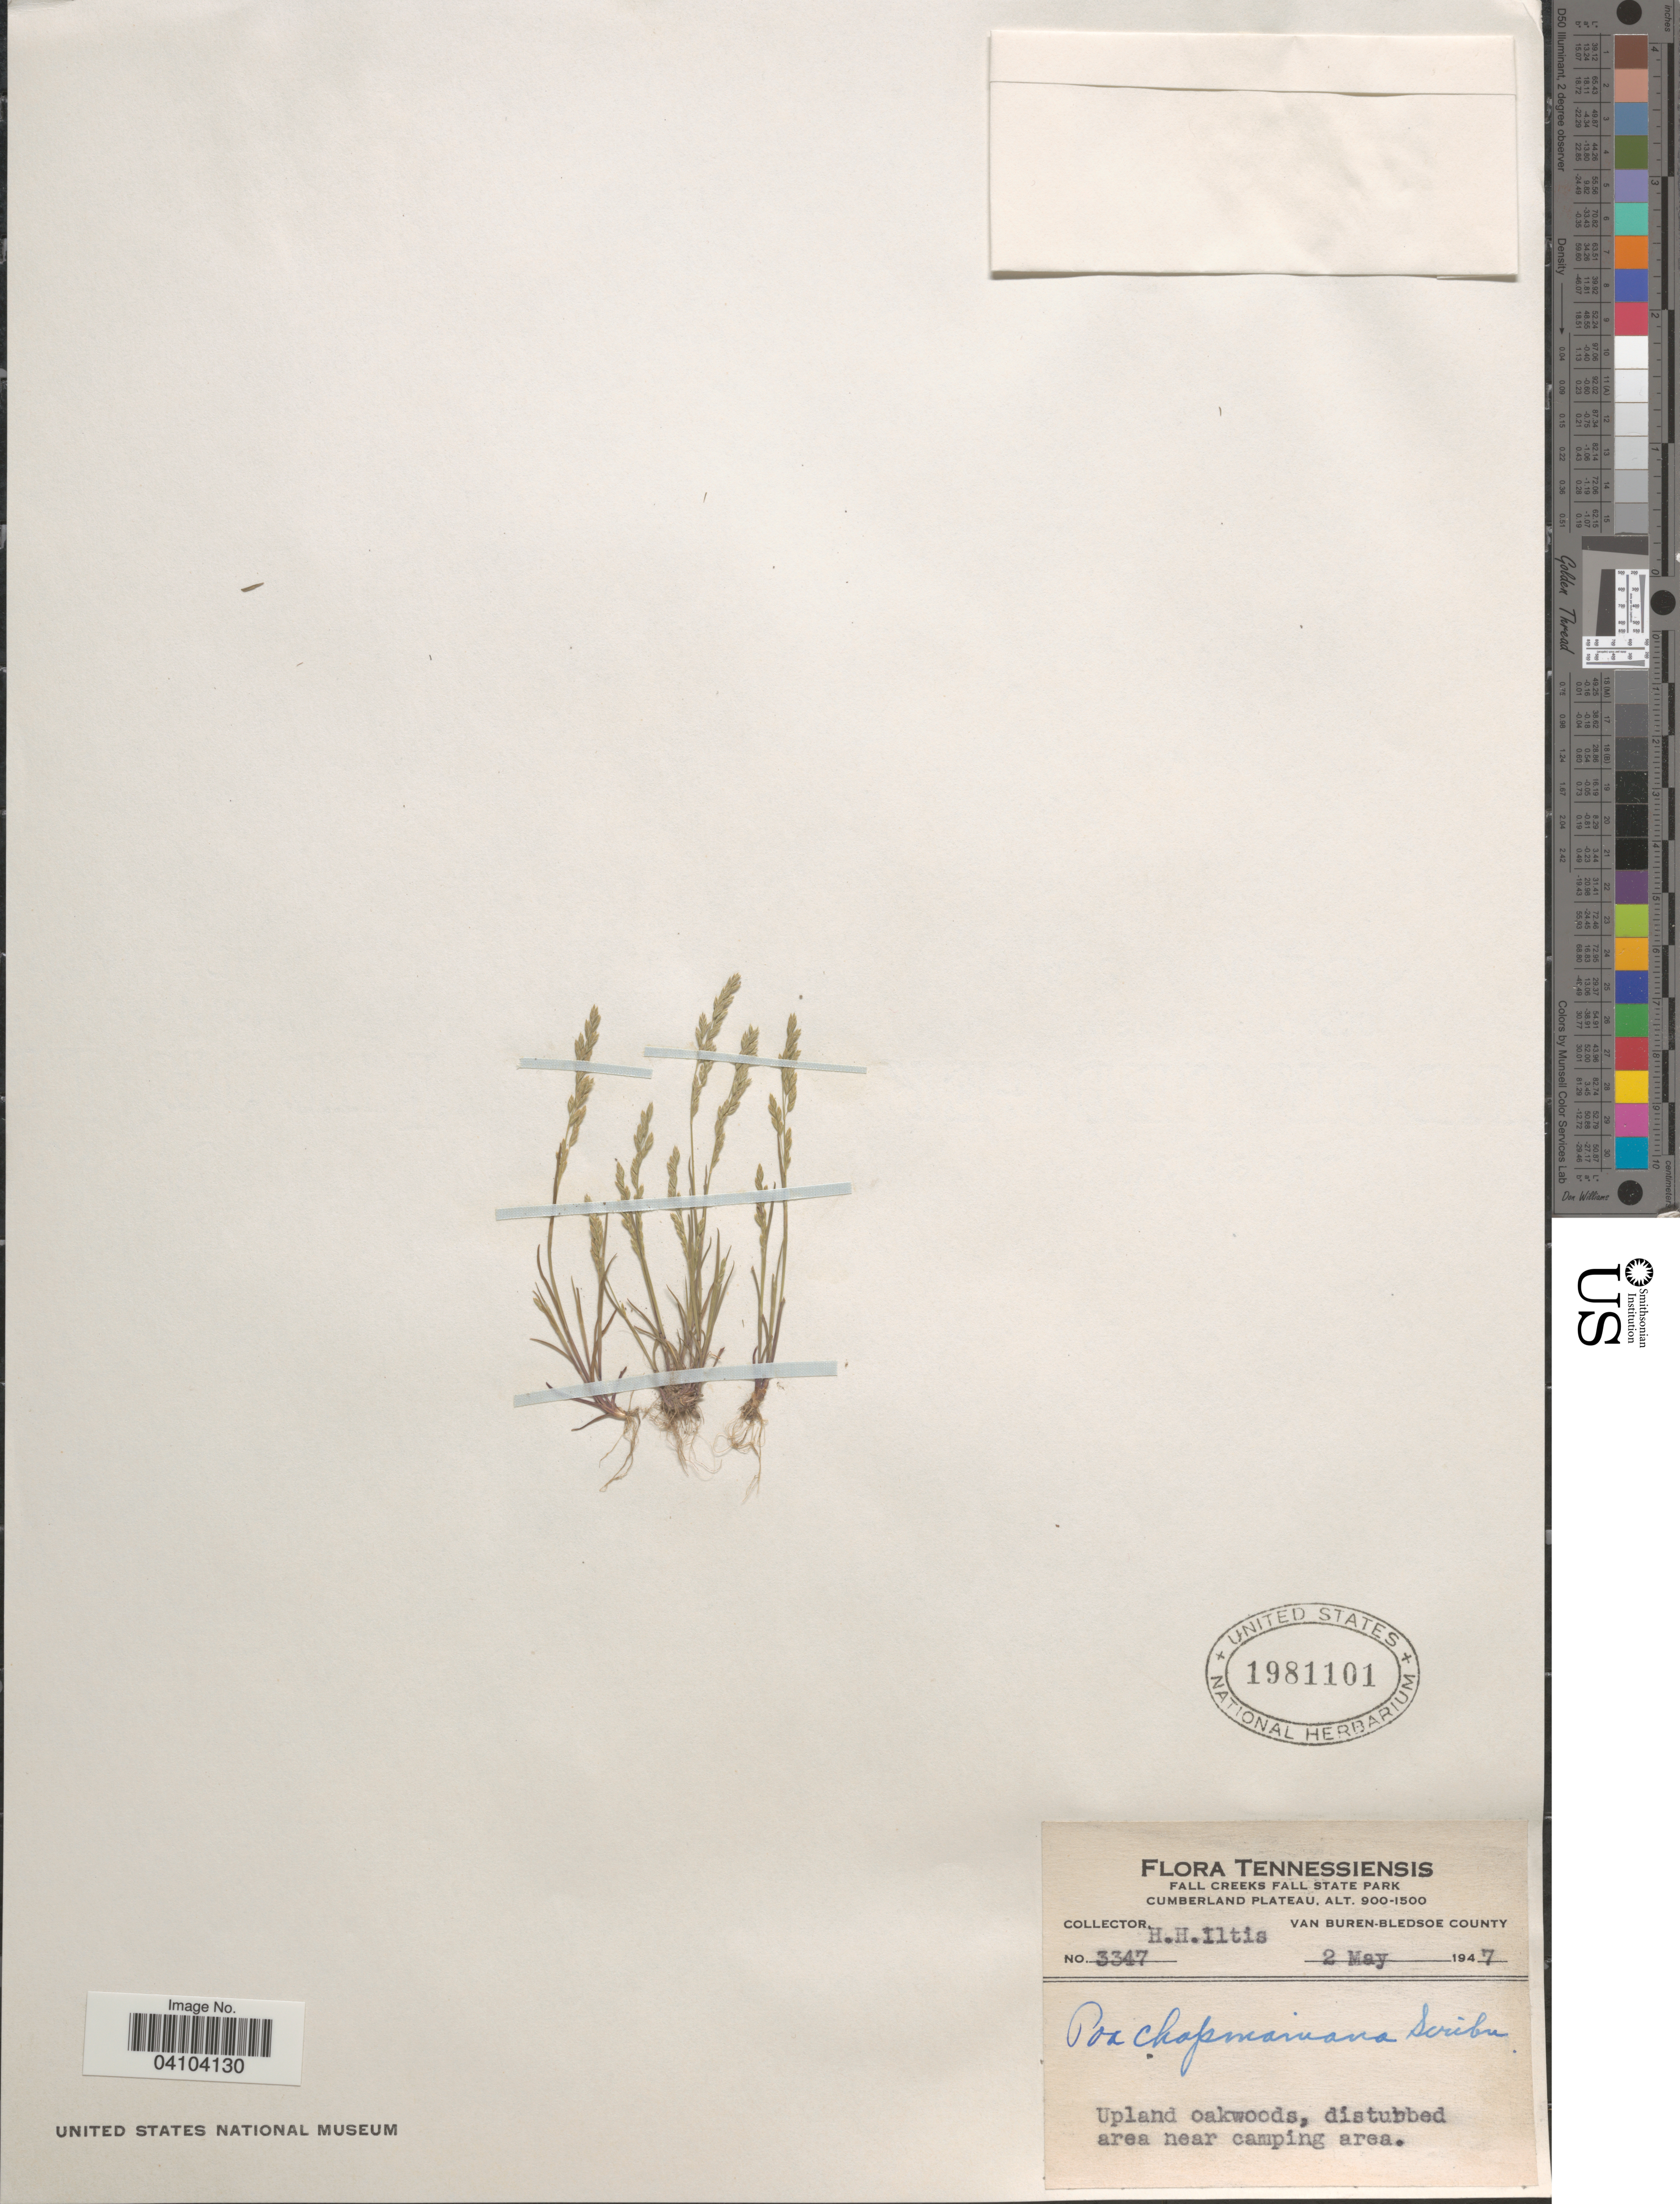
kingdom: Plantae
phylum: Tracheophyta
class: Liliopsida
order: Poales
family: Poaceae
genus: Poa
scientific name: Poa chapmaniana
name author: Scribn.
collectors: H. H. Iltis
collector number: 3347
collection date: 1947-05-02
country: United States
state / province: Tennessee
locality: Tennessiensis. Fall Creeks Fall State Park. Cumberland Plateau. Van Buren-Bledsoe County. Near camping area.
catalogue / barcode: US 1981101